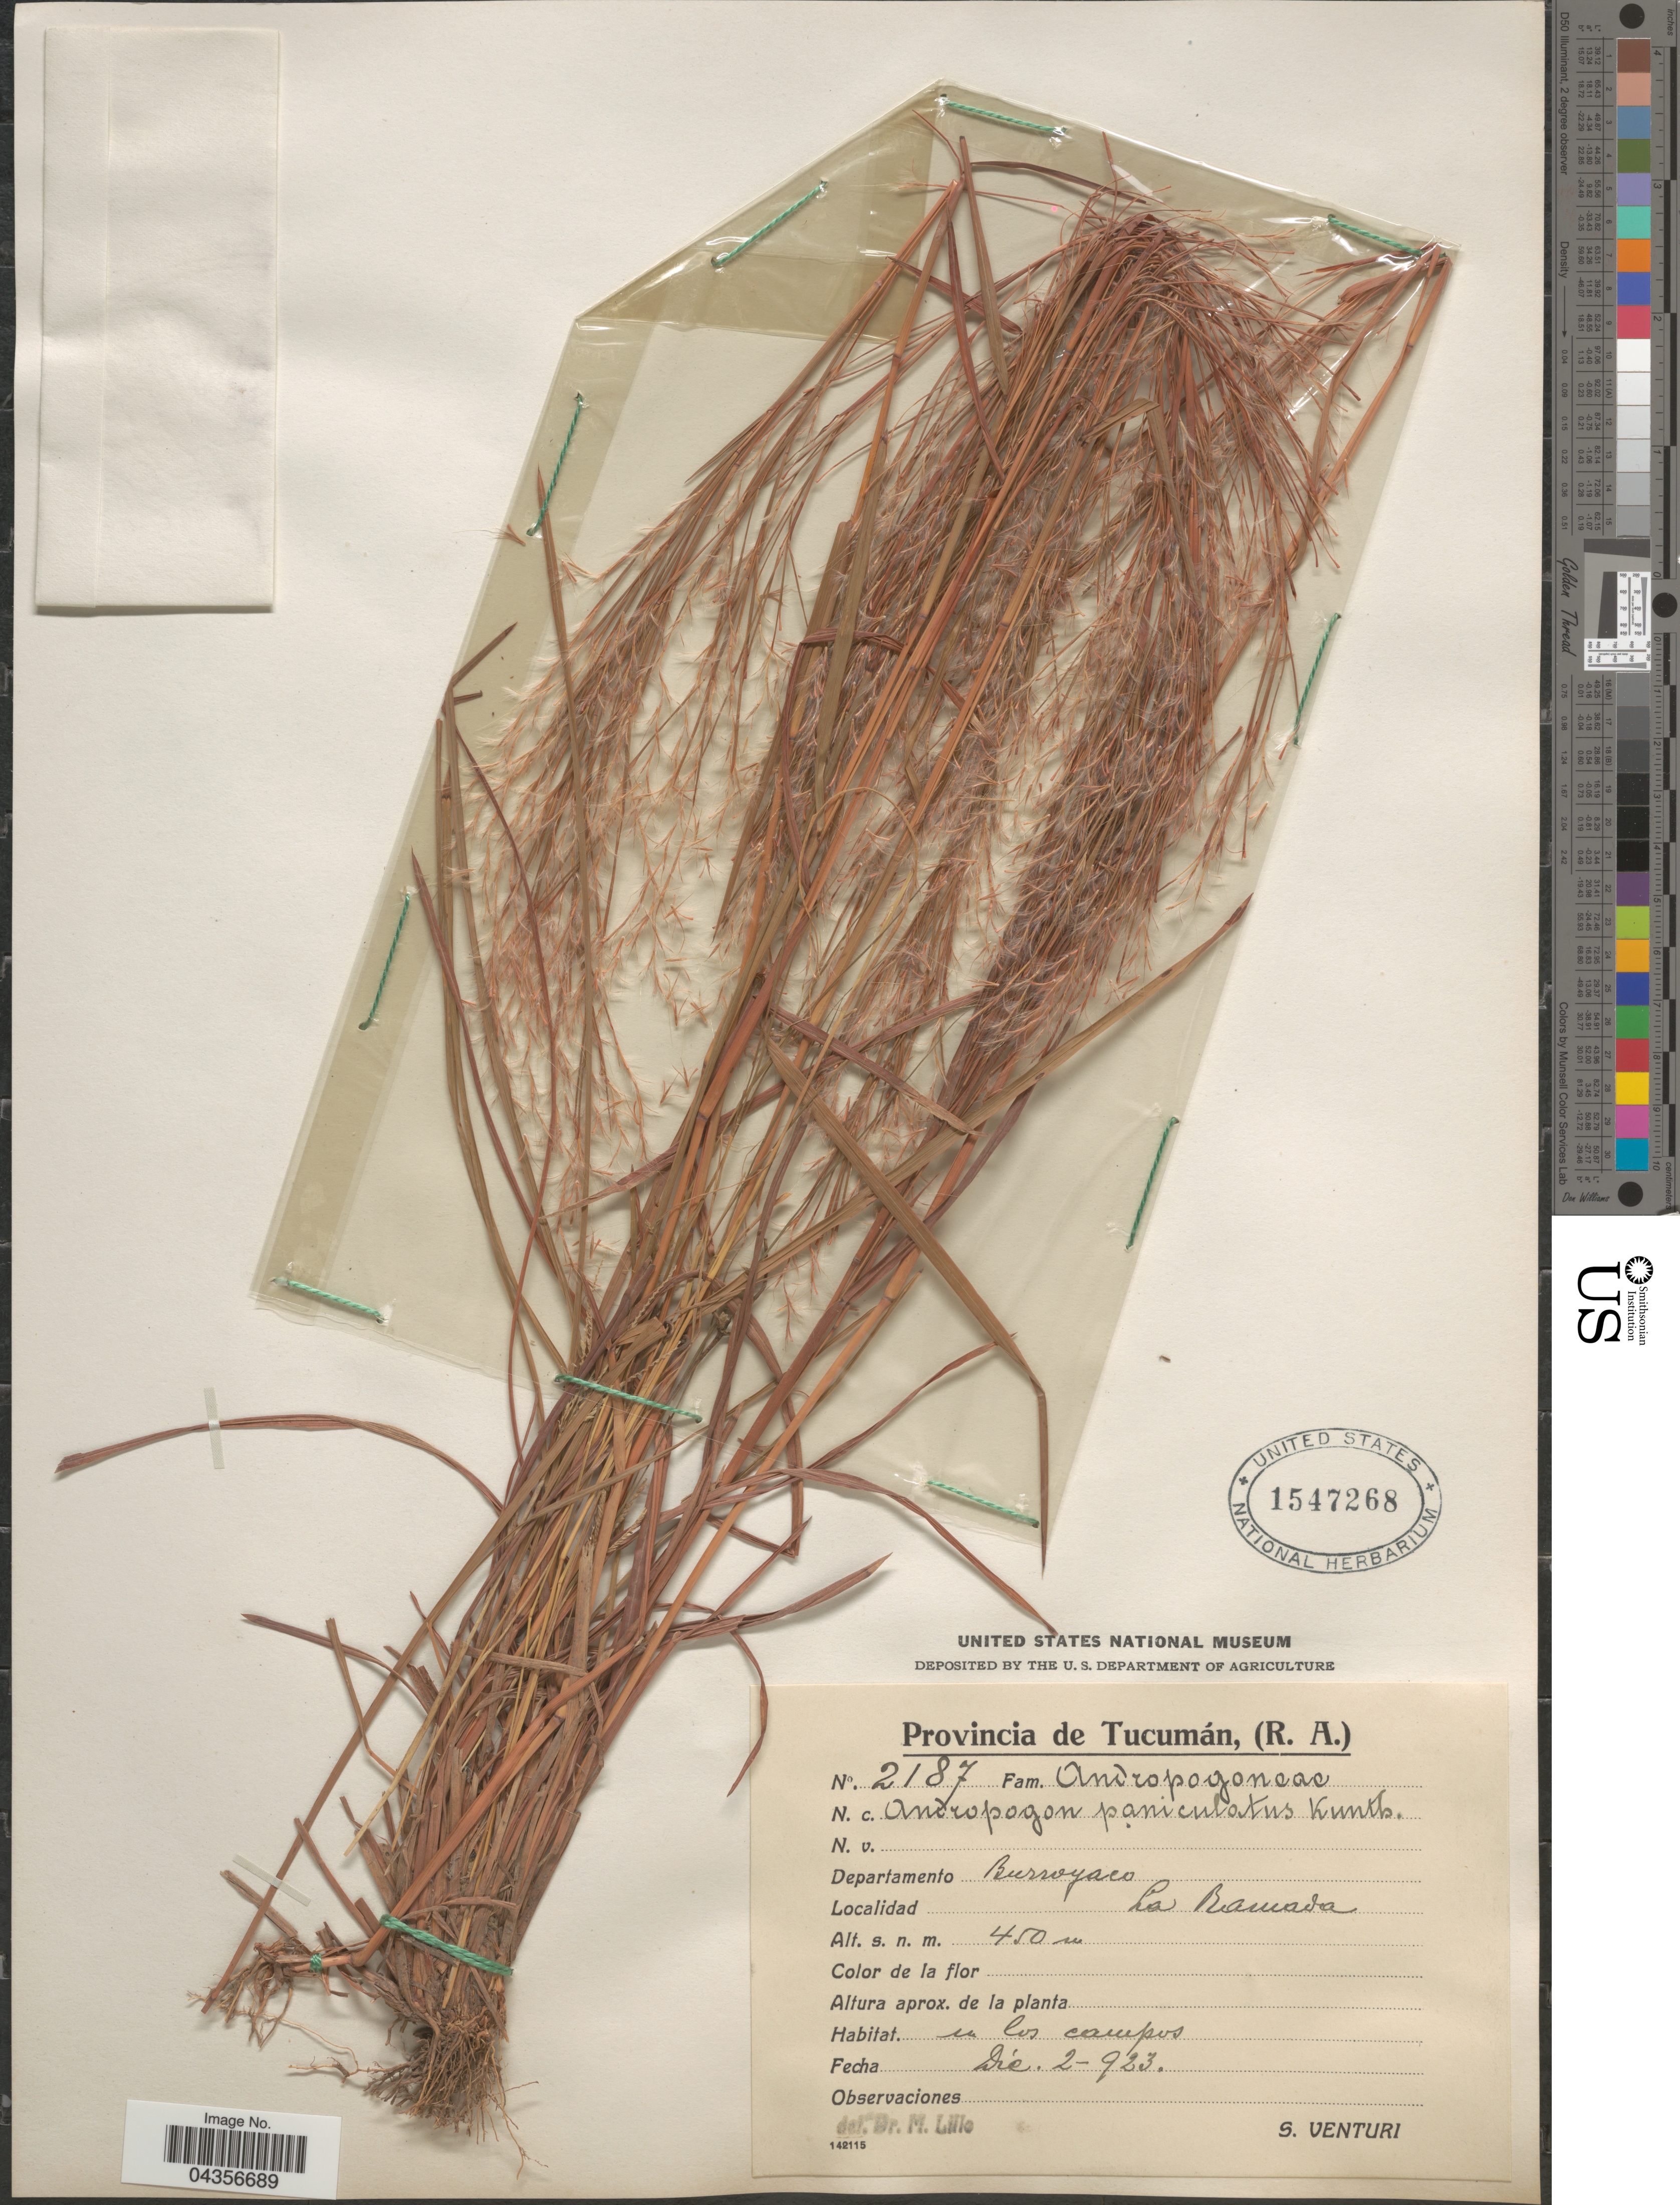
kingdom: Plantae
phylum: Tracheophyta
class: Liliopsida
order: Poales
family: Poaceae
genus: Schizachyrium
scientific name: Schizachyrium microstachyum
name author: (Desv. ex Ham.) Roseng. et al.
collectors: S. Venturi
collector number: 2187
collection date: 1923-12-02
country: Argentina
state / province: Tucuman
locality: Departamento Burruyacú. La Ramada.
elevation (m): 450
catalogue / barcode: US 1547268